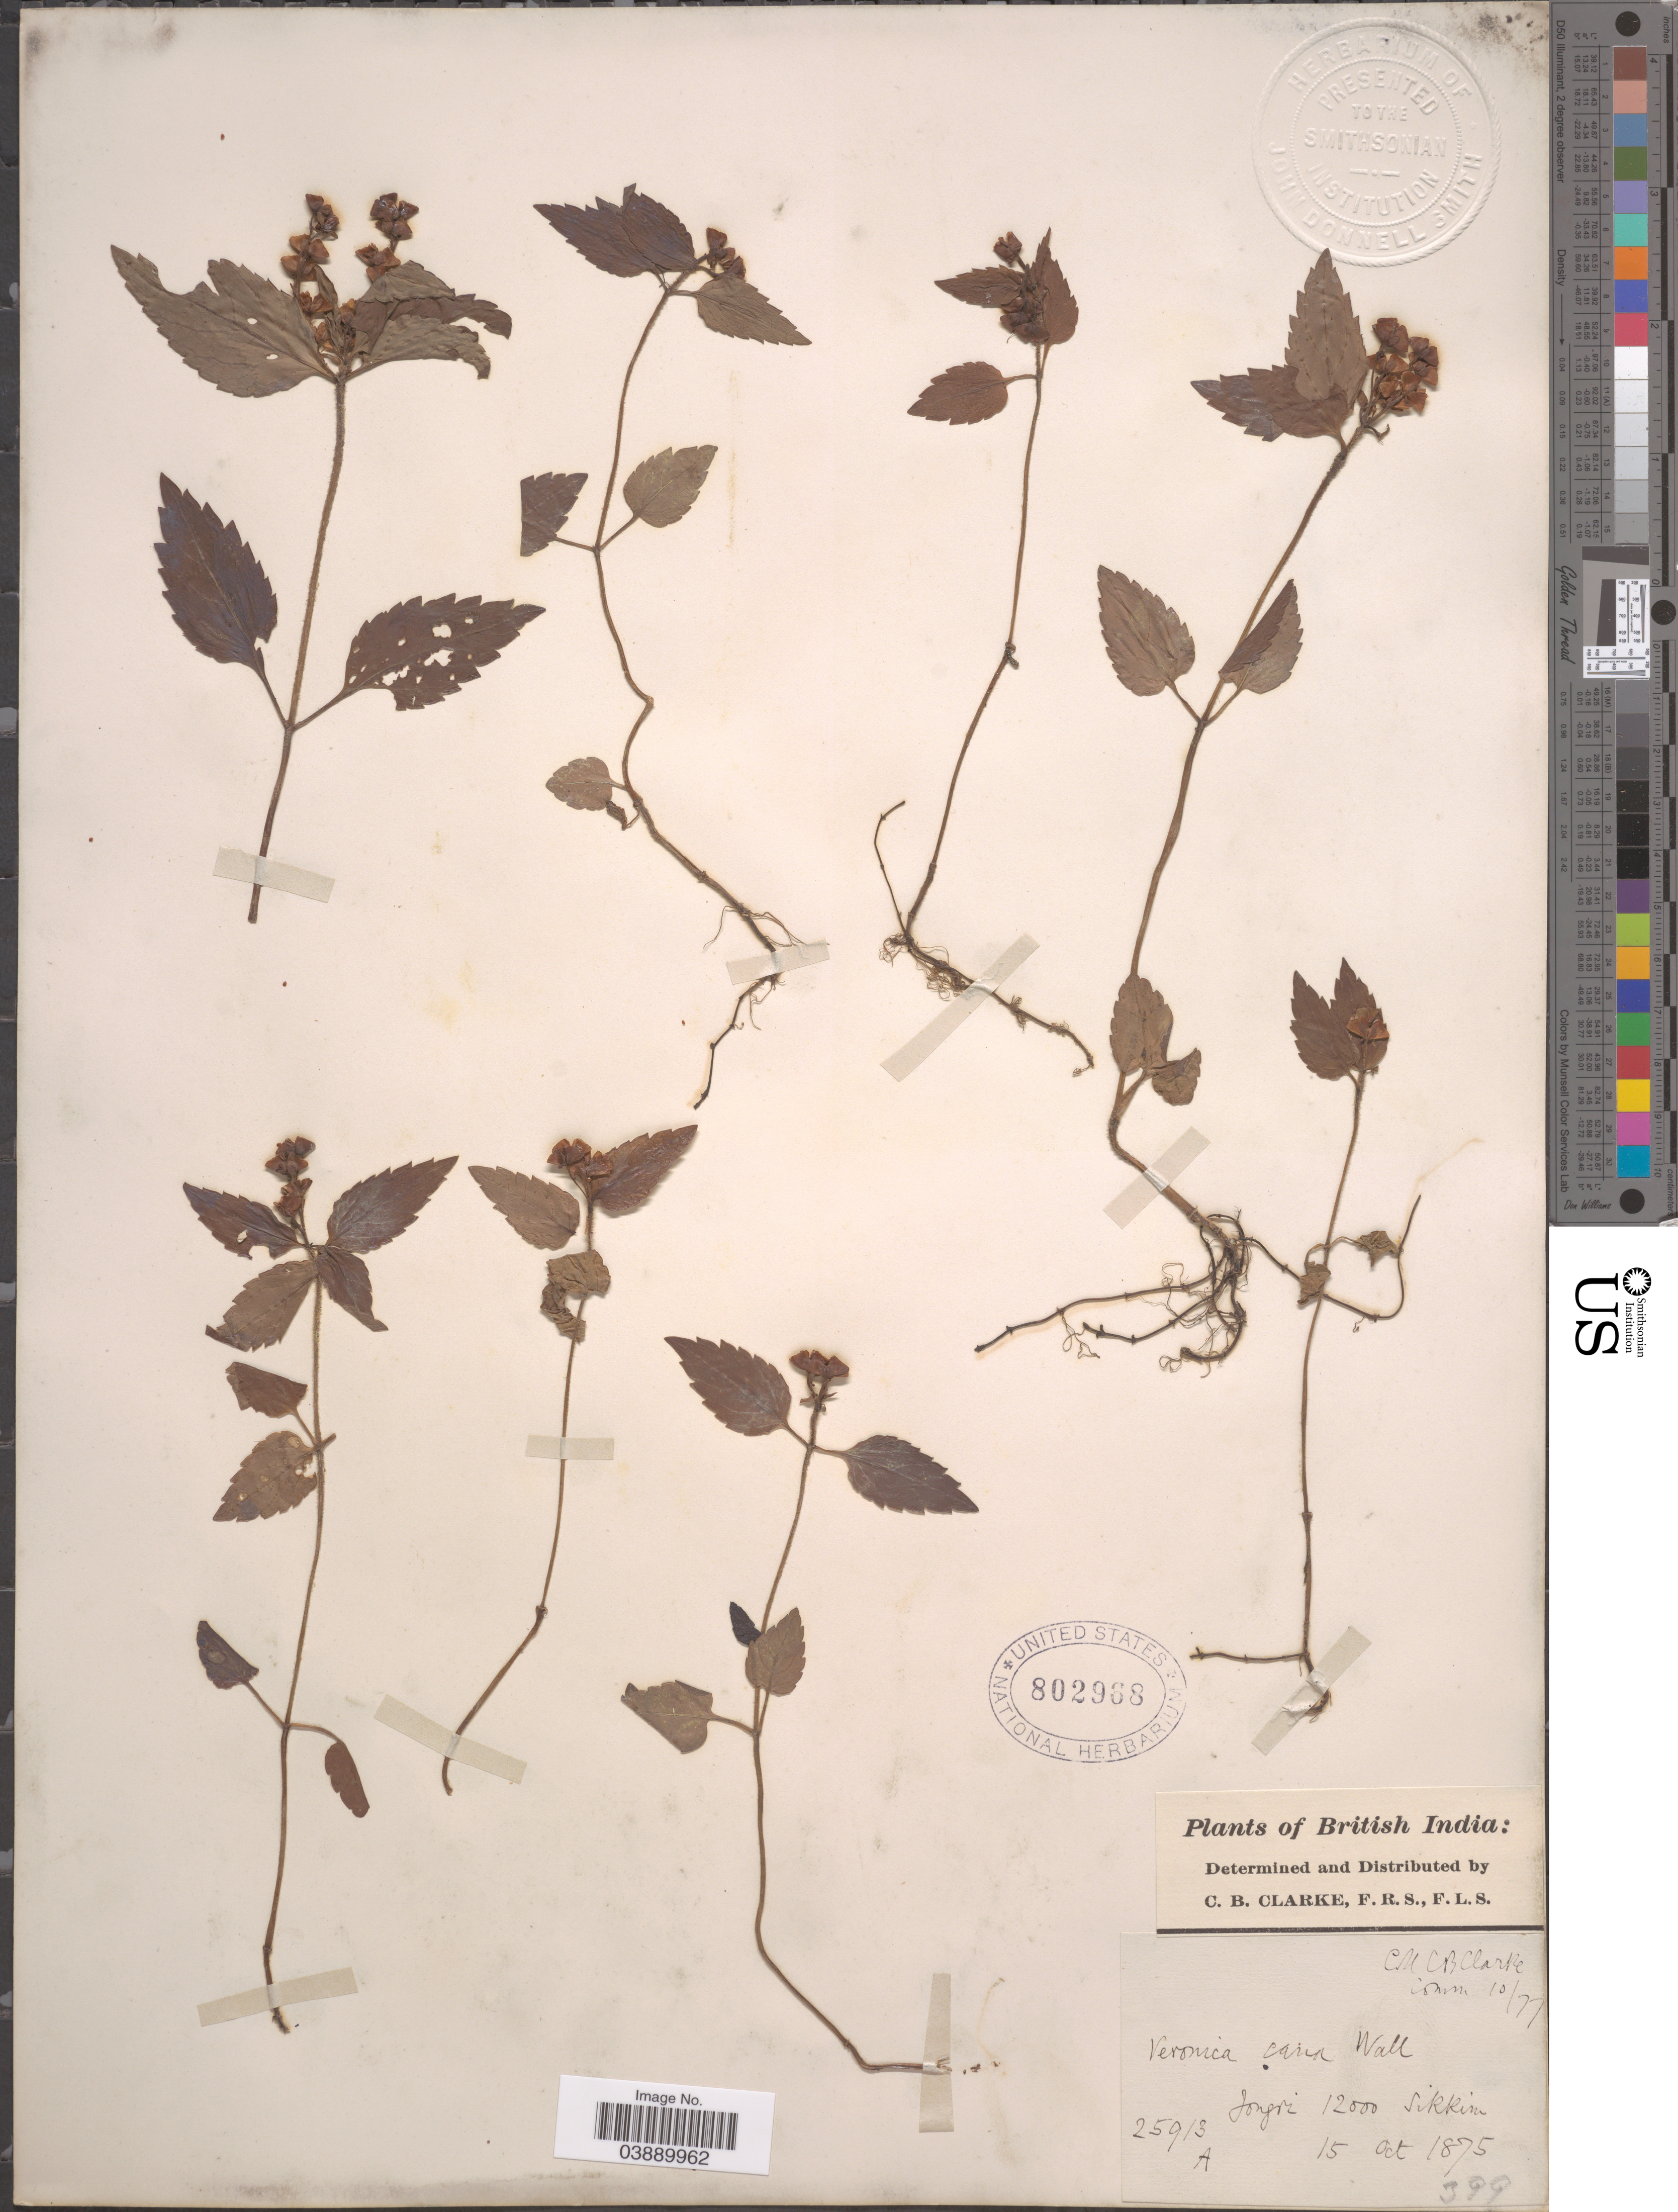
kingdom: Plantae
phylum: Tracheophyta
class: Magnoliopsida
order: Lamiales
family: Plantaginaceae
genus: Veronica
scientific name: Veronica cana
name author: Wall.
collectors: C. B. Clarke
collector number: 25913A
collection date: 1875-10-15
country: India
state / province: Sikkim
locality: British India. Jongri.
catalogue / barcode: US 802968